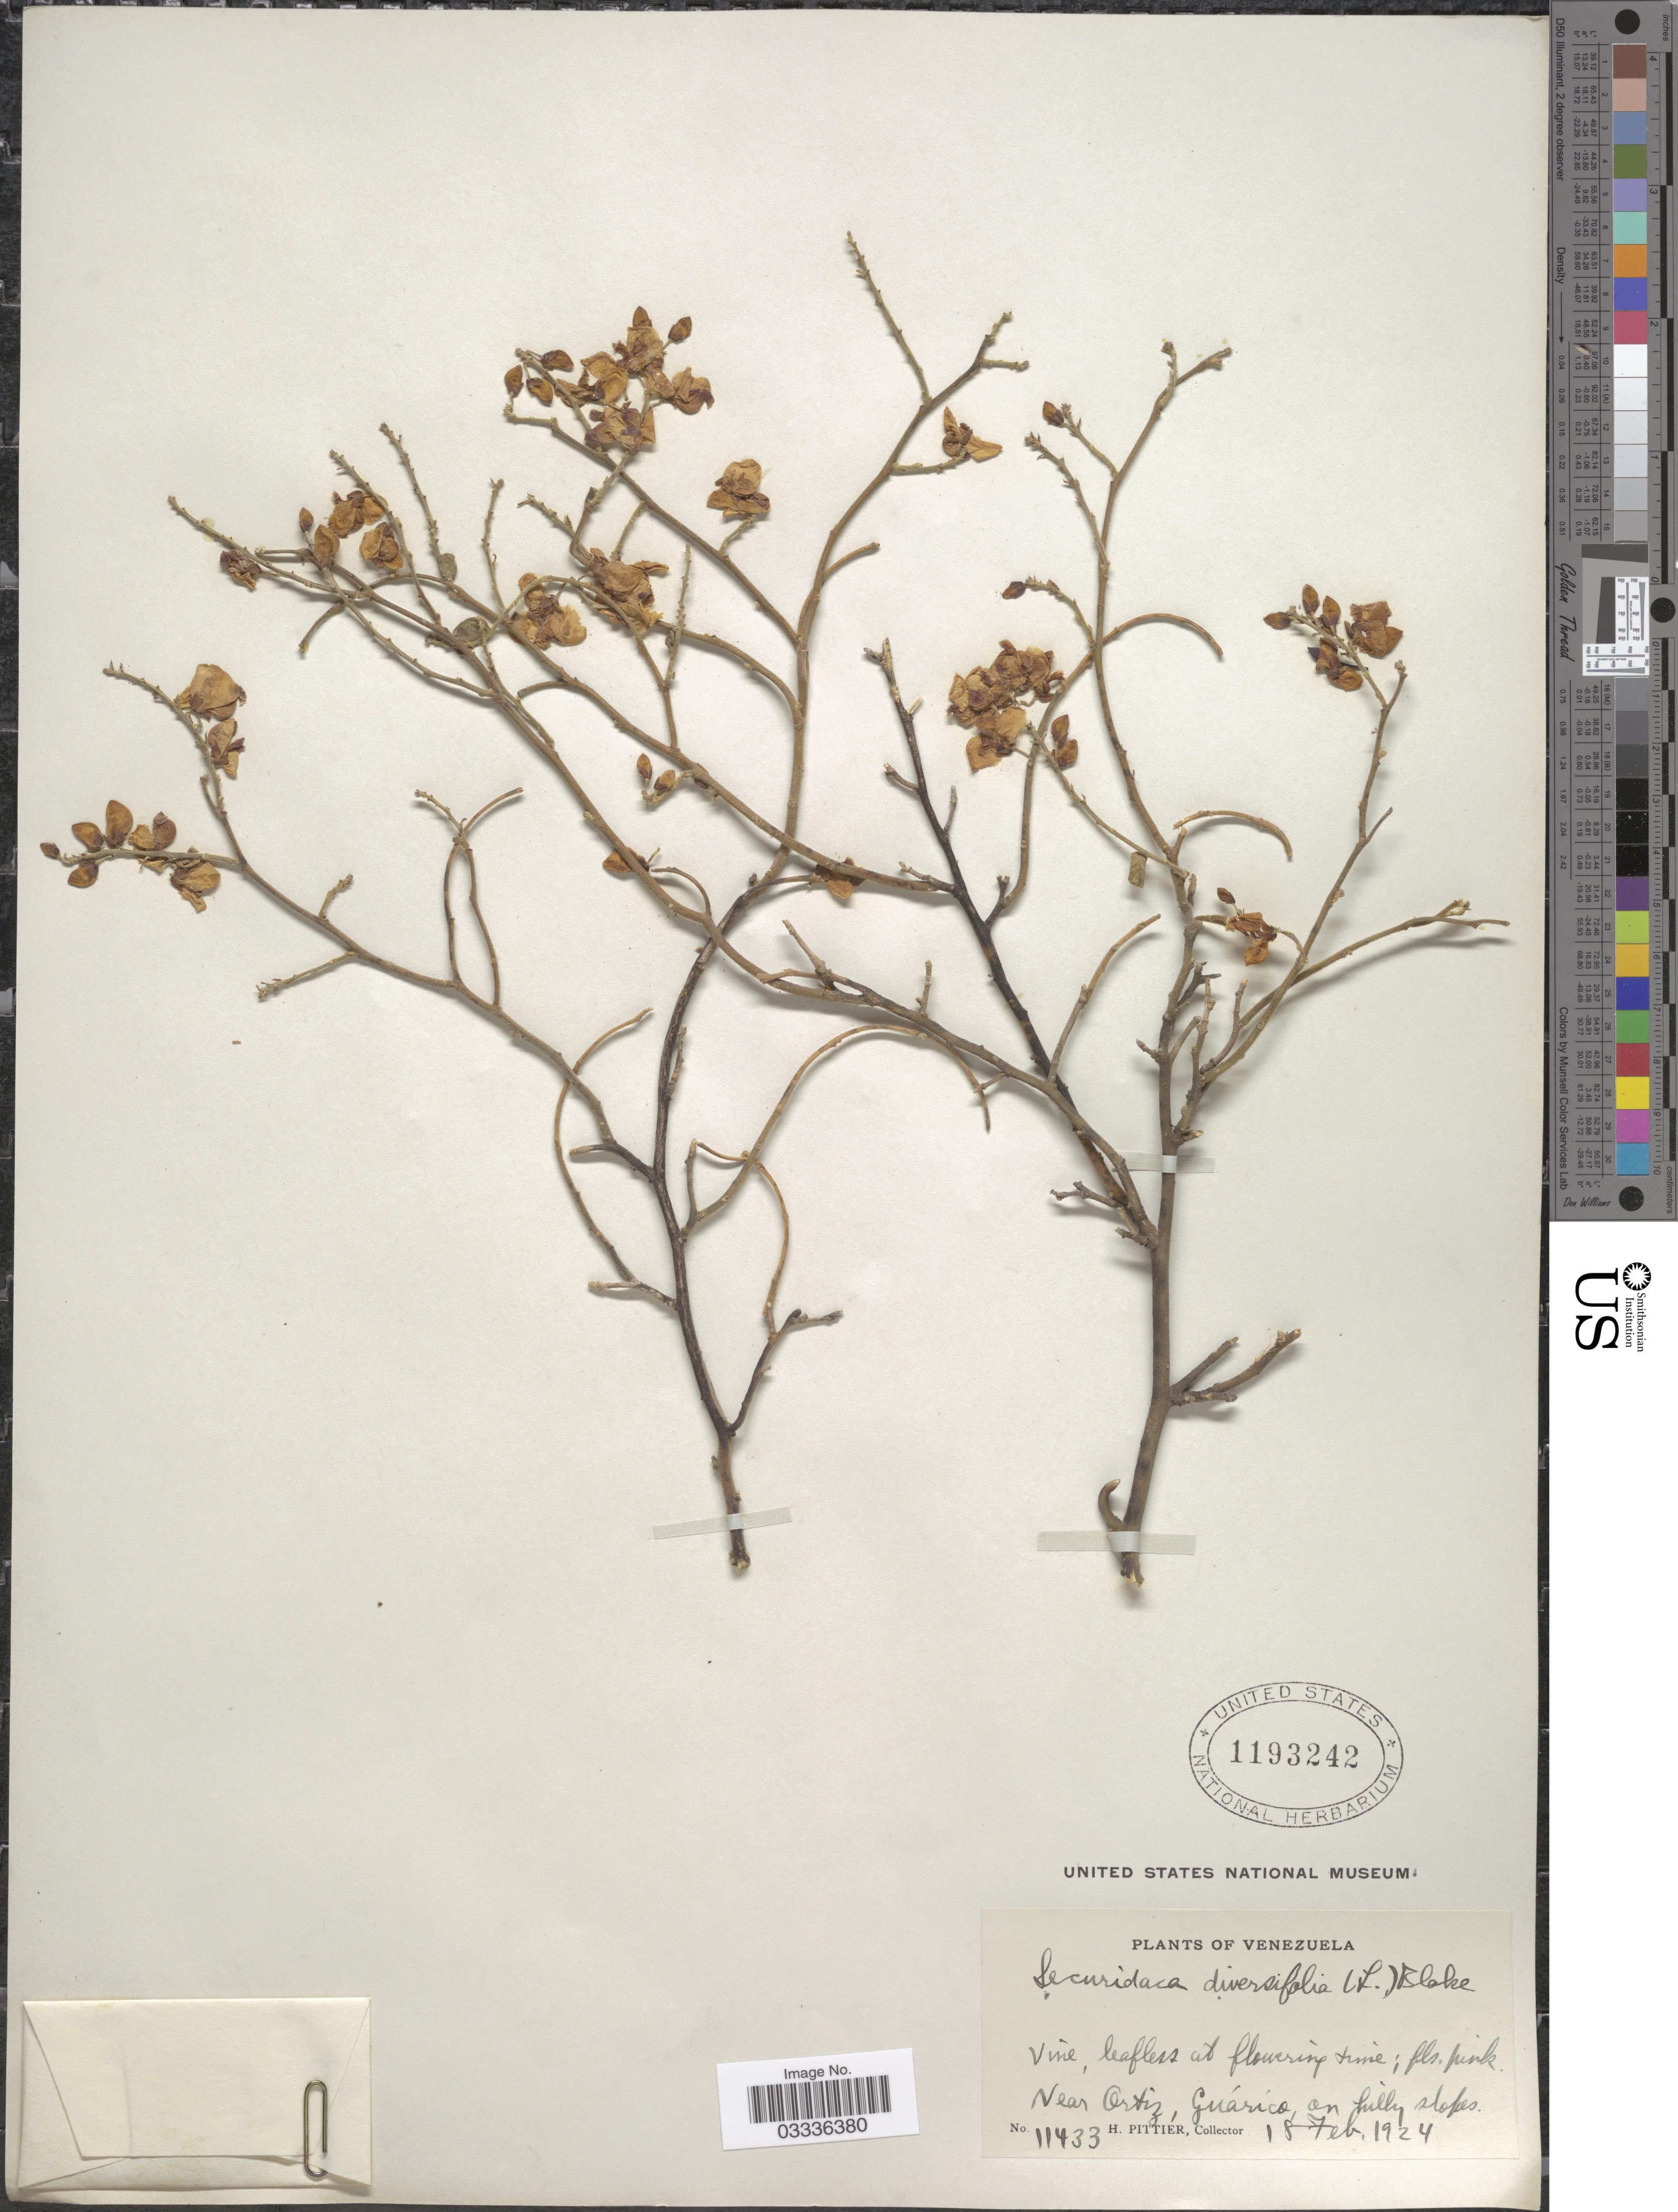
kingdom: Plantae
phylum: Tracheophyta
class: Magnoliopsida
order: Fabales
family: Polygalaceae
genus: Securidaca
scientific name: Securidaca diversifolia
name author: (L.) S.F. Blake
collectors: H. F. Pittier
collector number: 11433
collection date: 1924-02-18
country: Venezuela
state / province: Guárico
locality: Near Ortiz.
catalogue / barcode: US 1193242